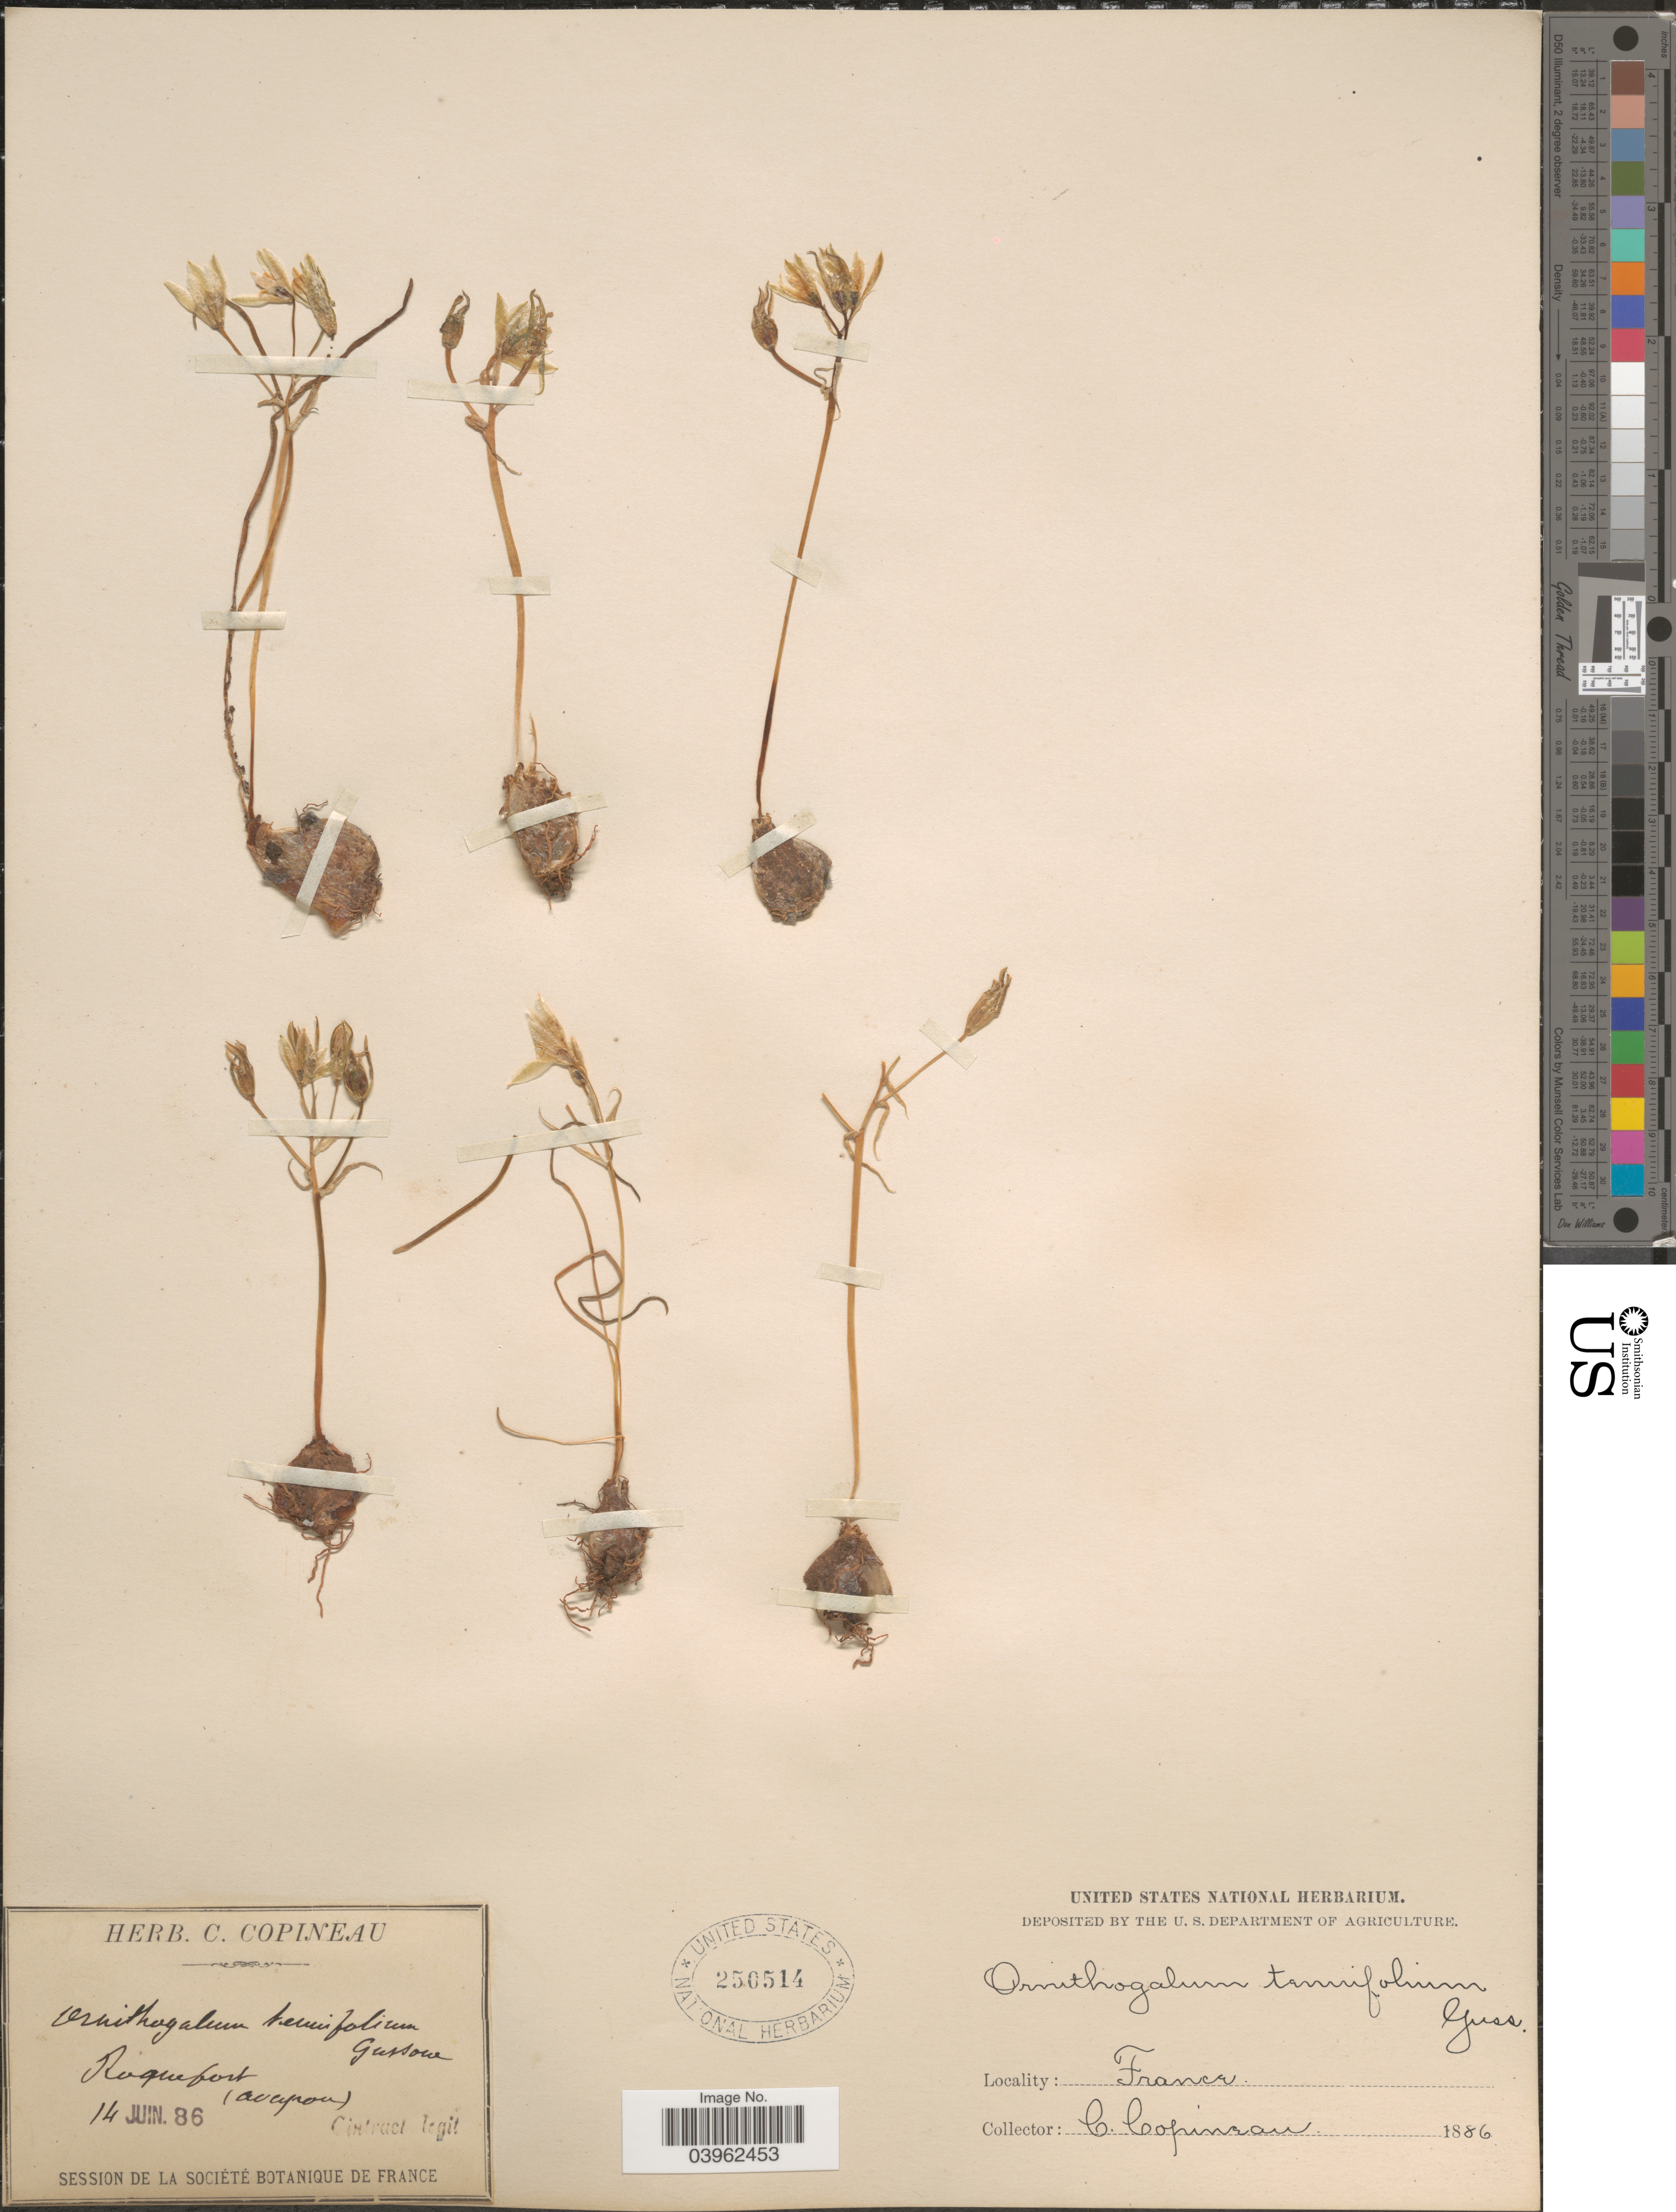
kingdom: Plantae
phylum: Tracheophyta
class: Liliopsida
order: Asparagales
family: Asparagaceae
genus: Ornithogalum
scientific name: Ornithogalum tenuifolium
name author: F. Delaroche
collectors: Cintract, -- & C. Copineau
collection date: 1886-06-14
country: France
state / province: Occitanie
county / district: Aveyron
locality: Roquefort (Aveyron).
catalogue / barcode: US 250514